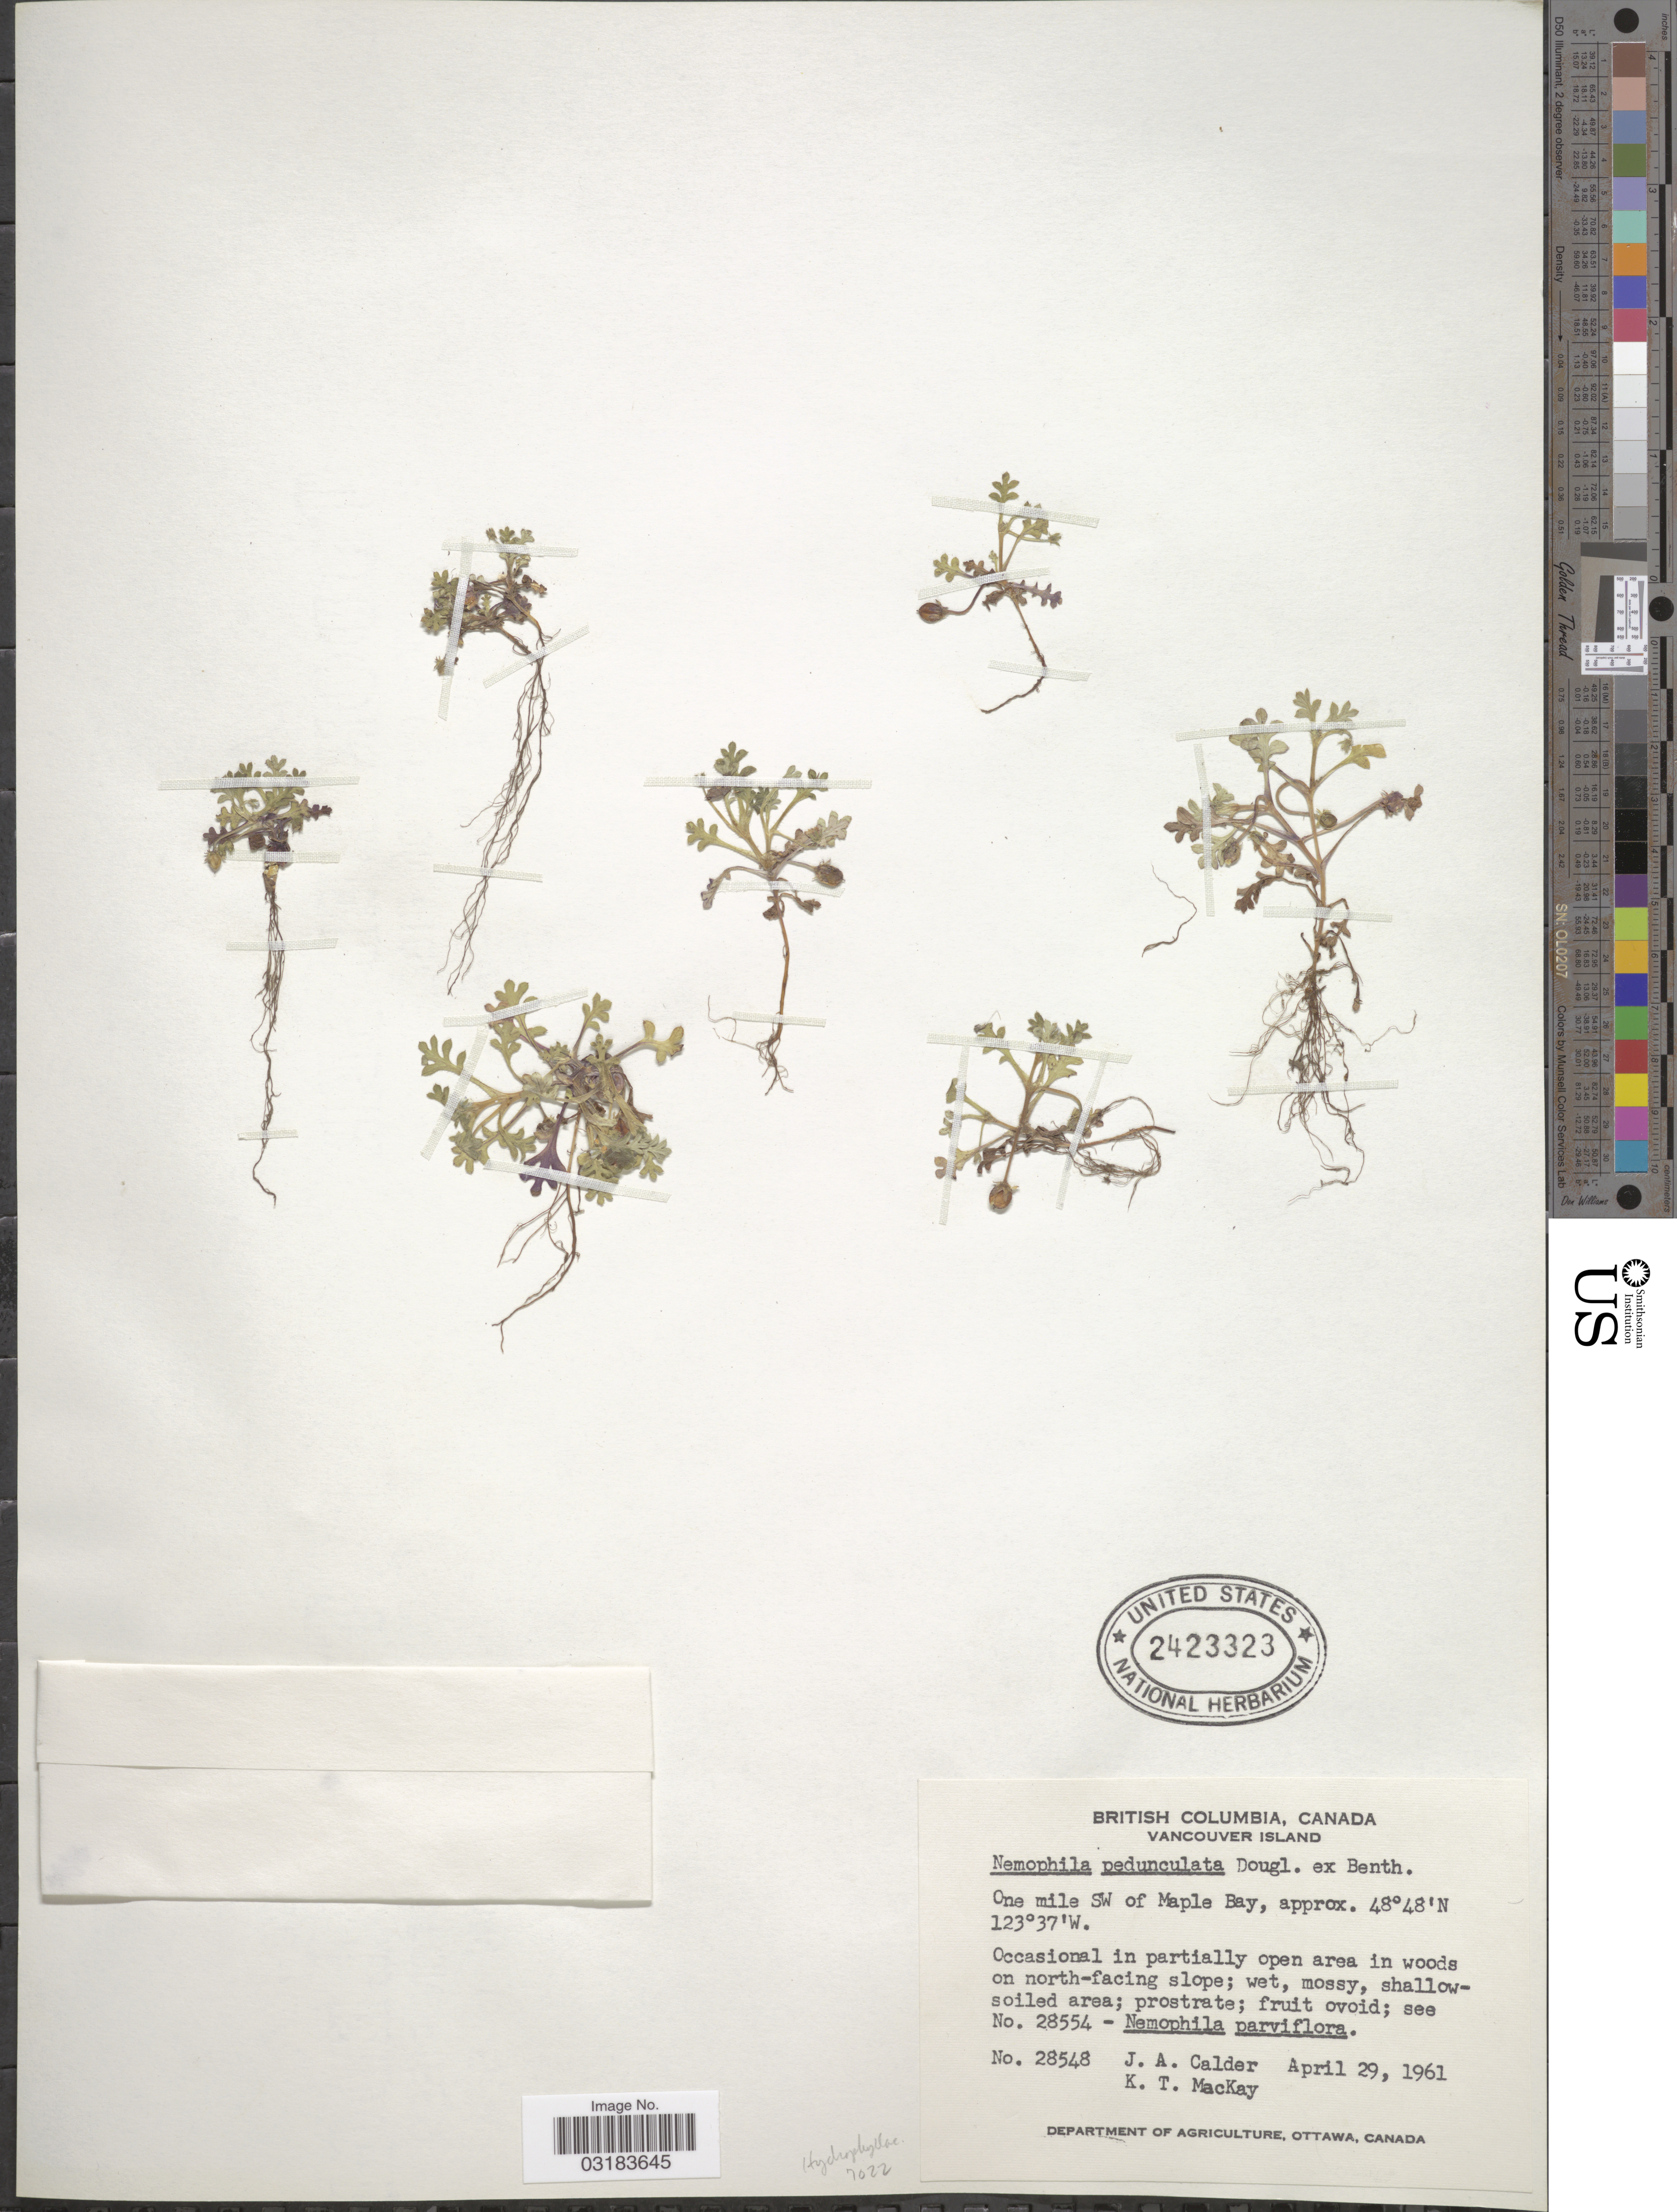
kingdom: Plantae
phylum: Tracheophyta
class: Magnoliopsida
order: Boraginales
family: Hydrophyllaceae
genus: Nemophila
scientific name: Nemophila pedunculata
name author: Douglas ex Benth.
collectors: J. A. Calder & K. T. Mackay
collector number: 28548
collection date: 1961-04-29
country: Canada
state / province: British Columbia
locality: Vancouver Island. One mile SW of Maple Bay.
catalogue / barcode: US 2423323